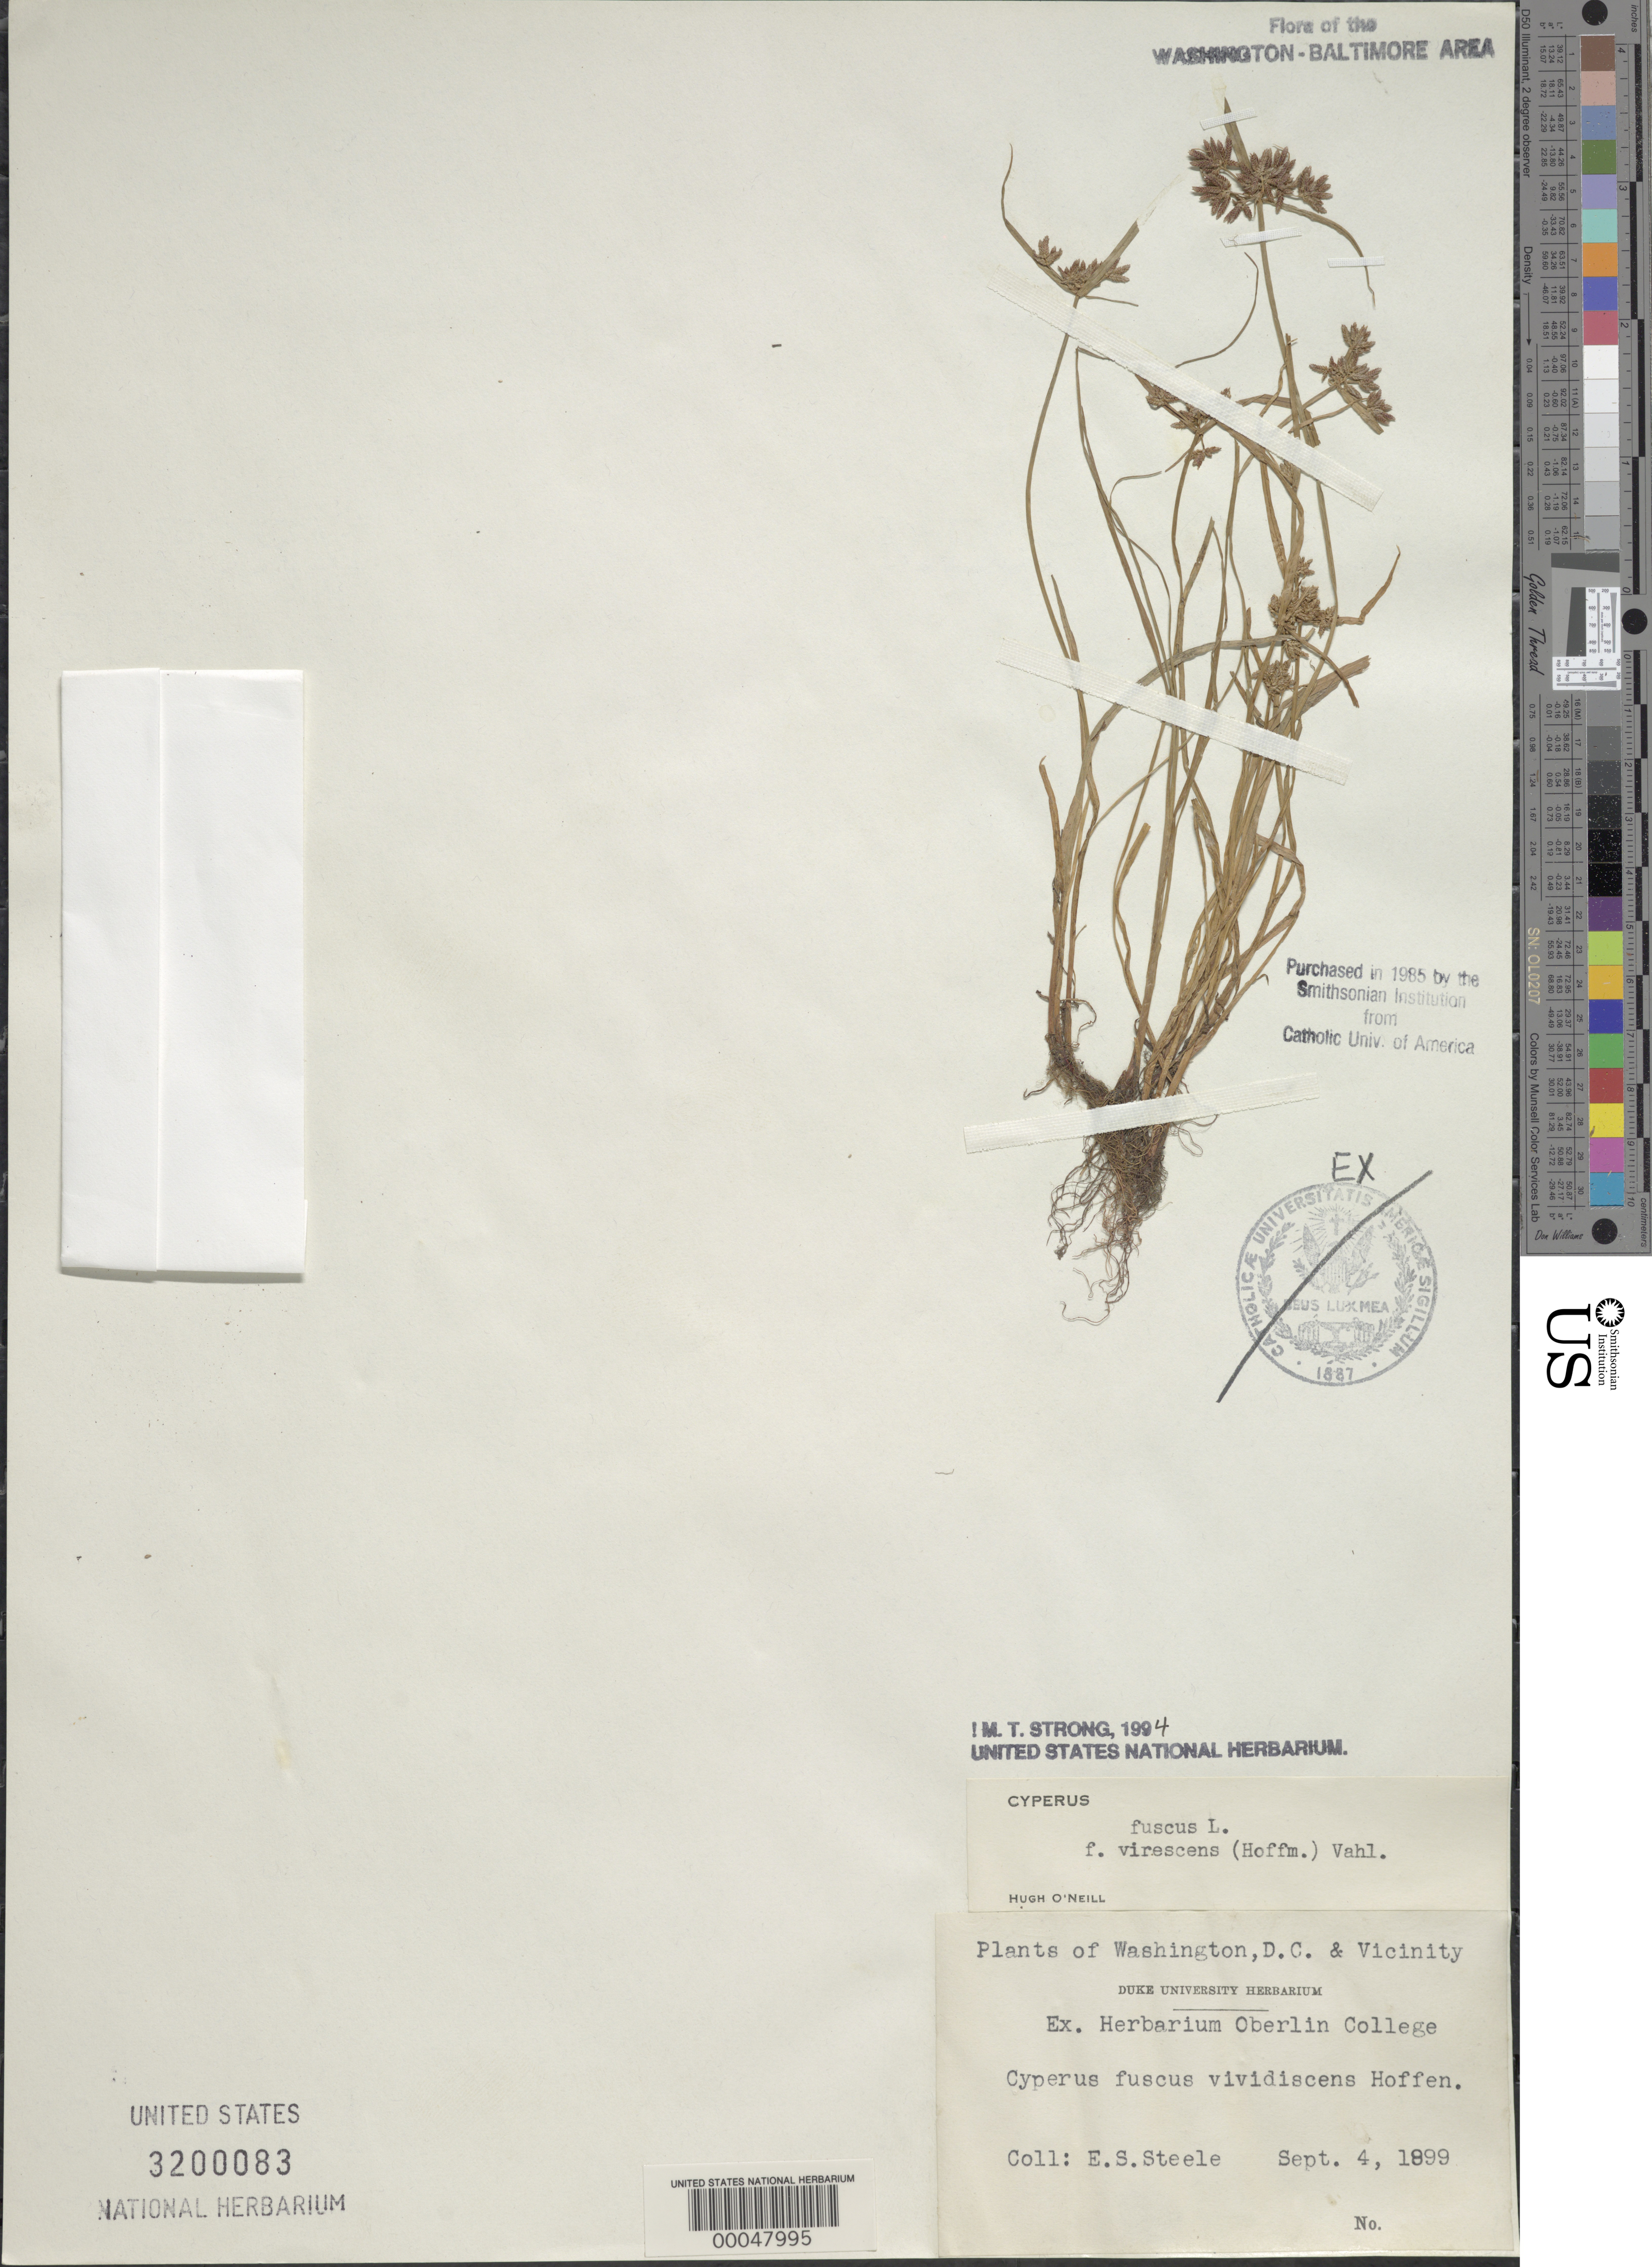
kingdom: Plantae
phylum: Tracheophyta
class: Liliopsida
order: Poales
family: Cyperaceae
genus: Cyperus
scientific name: Cyperus fuscus f. virescens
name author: (Hoffm.) Vahl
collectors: E. Steele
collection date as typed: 04 Sep 1899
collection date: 1899-09-04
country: United States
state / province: District of Columbia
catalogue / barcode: US 3200083